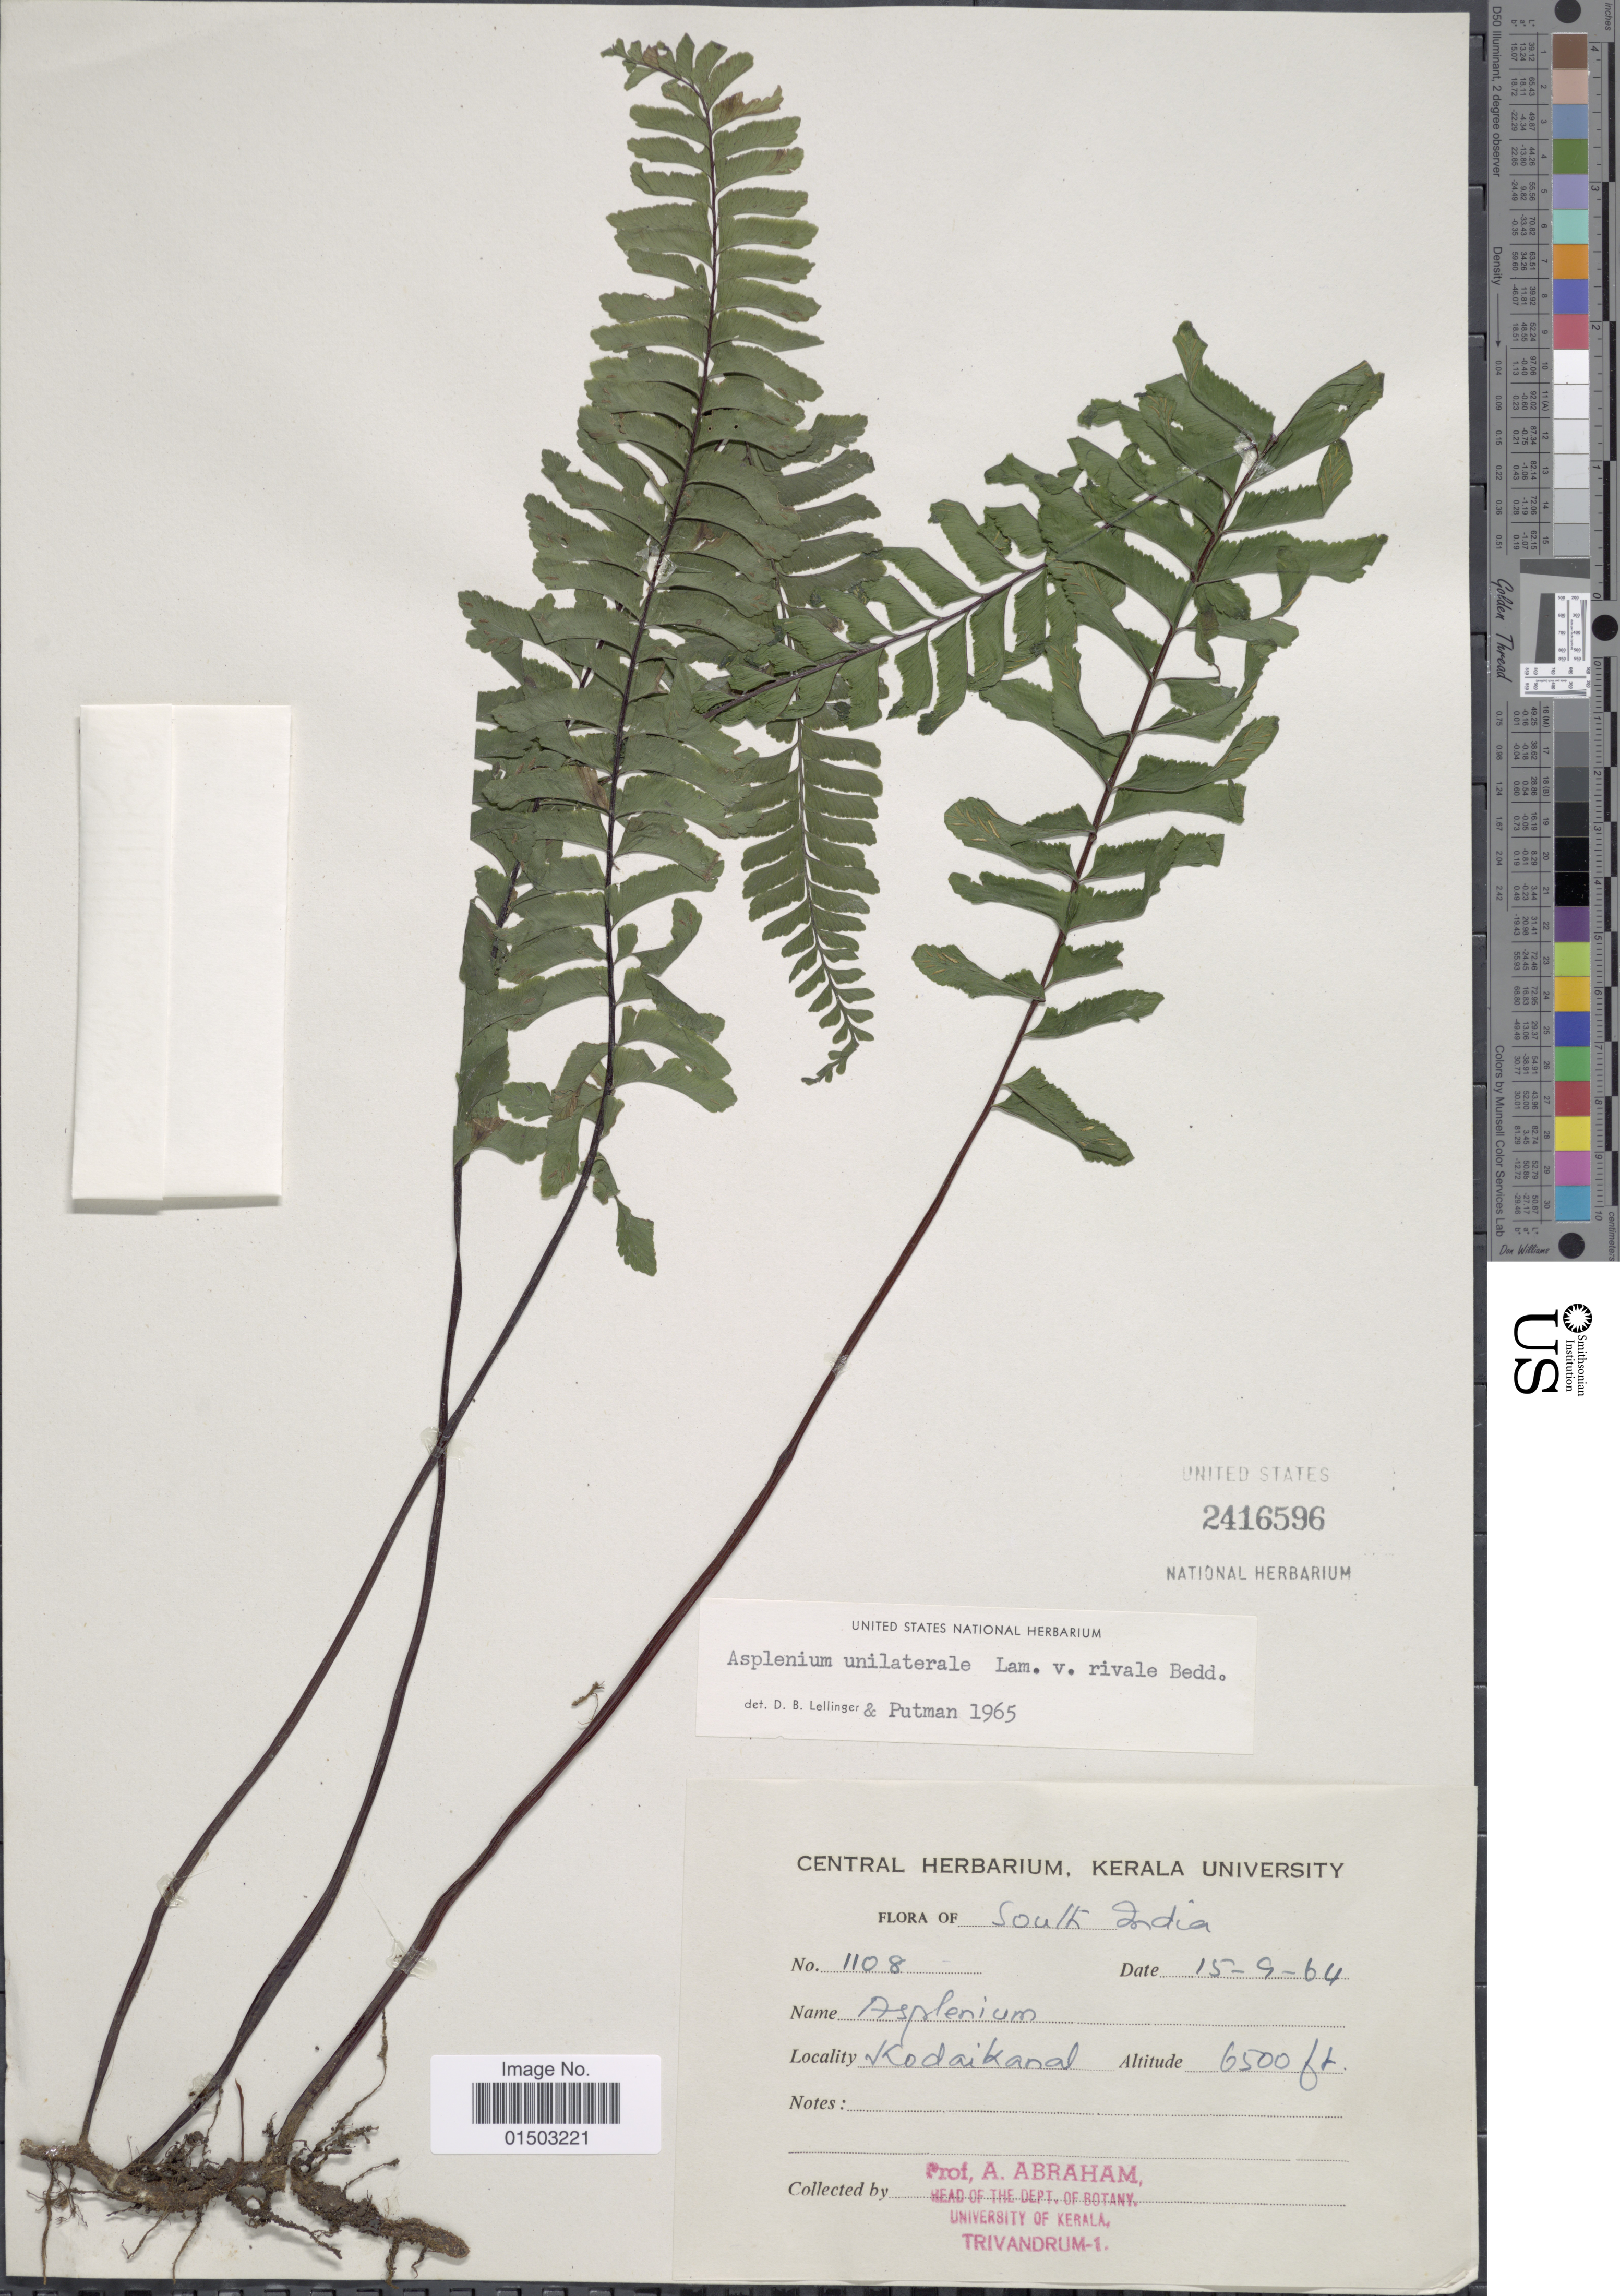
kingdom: Plantae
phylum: Tracheophyta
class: Polypodiopsida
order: Polypodiales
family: Aspleniaceae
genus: Hymenasplenium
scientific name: Hymenasplenium unilaterale var. rivale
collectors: A. Abraham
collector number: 1108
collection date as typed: Transcribed d/m/y: 15/9/64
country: India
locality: South India. Kodaikanal.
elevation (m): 1981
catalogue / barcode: US 2416596